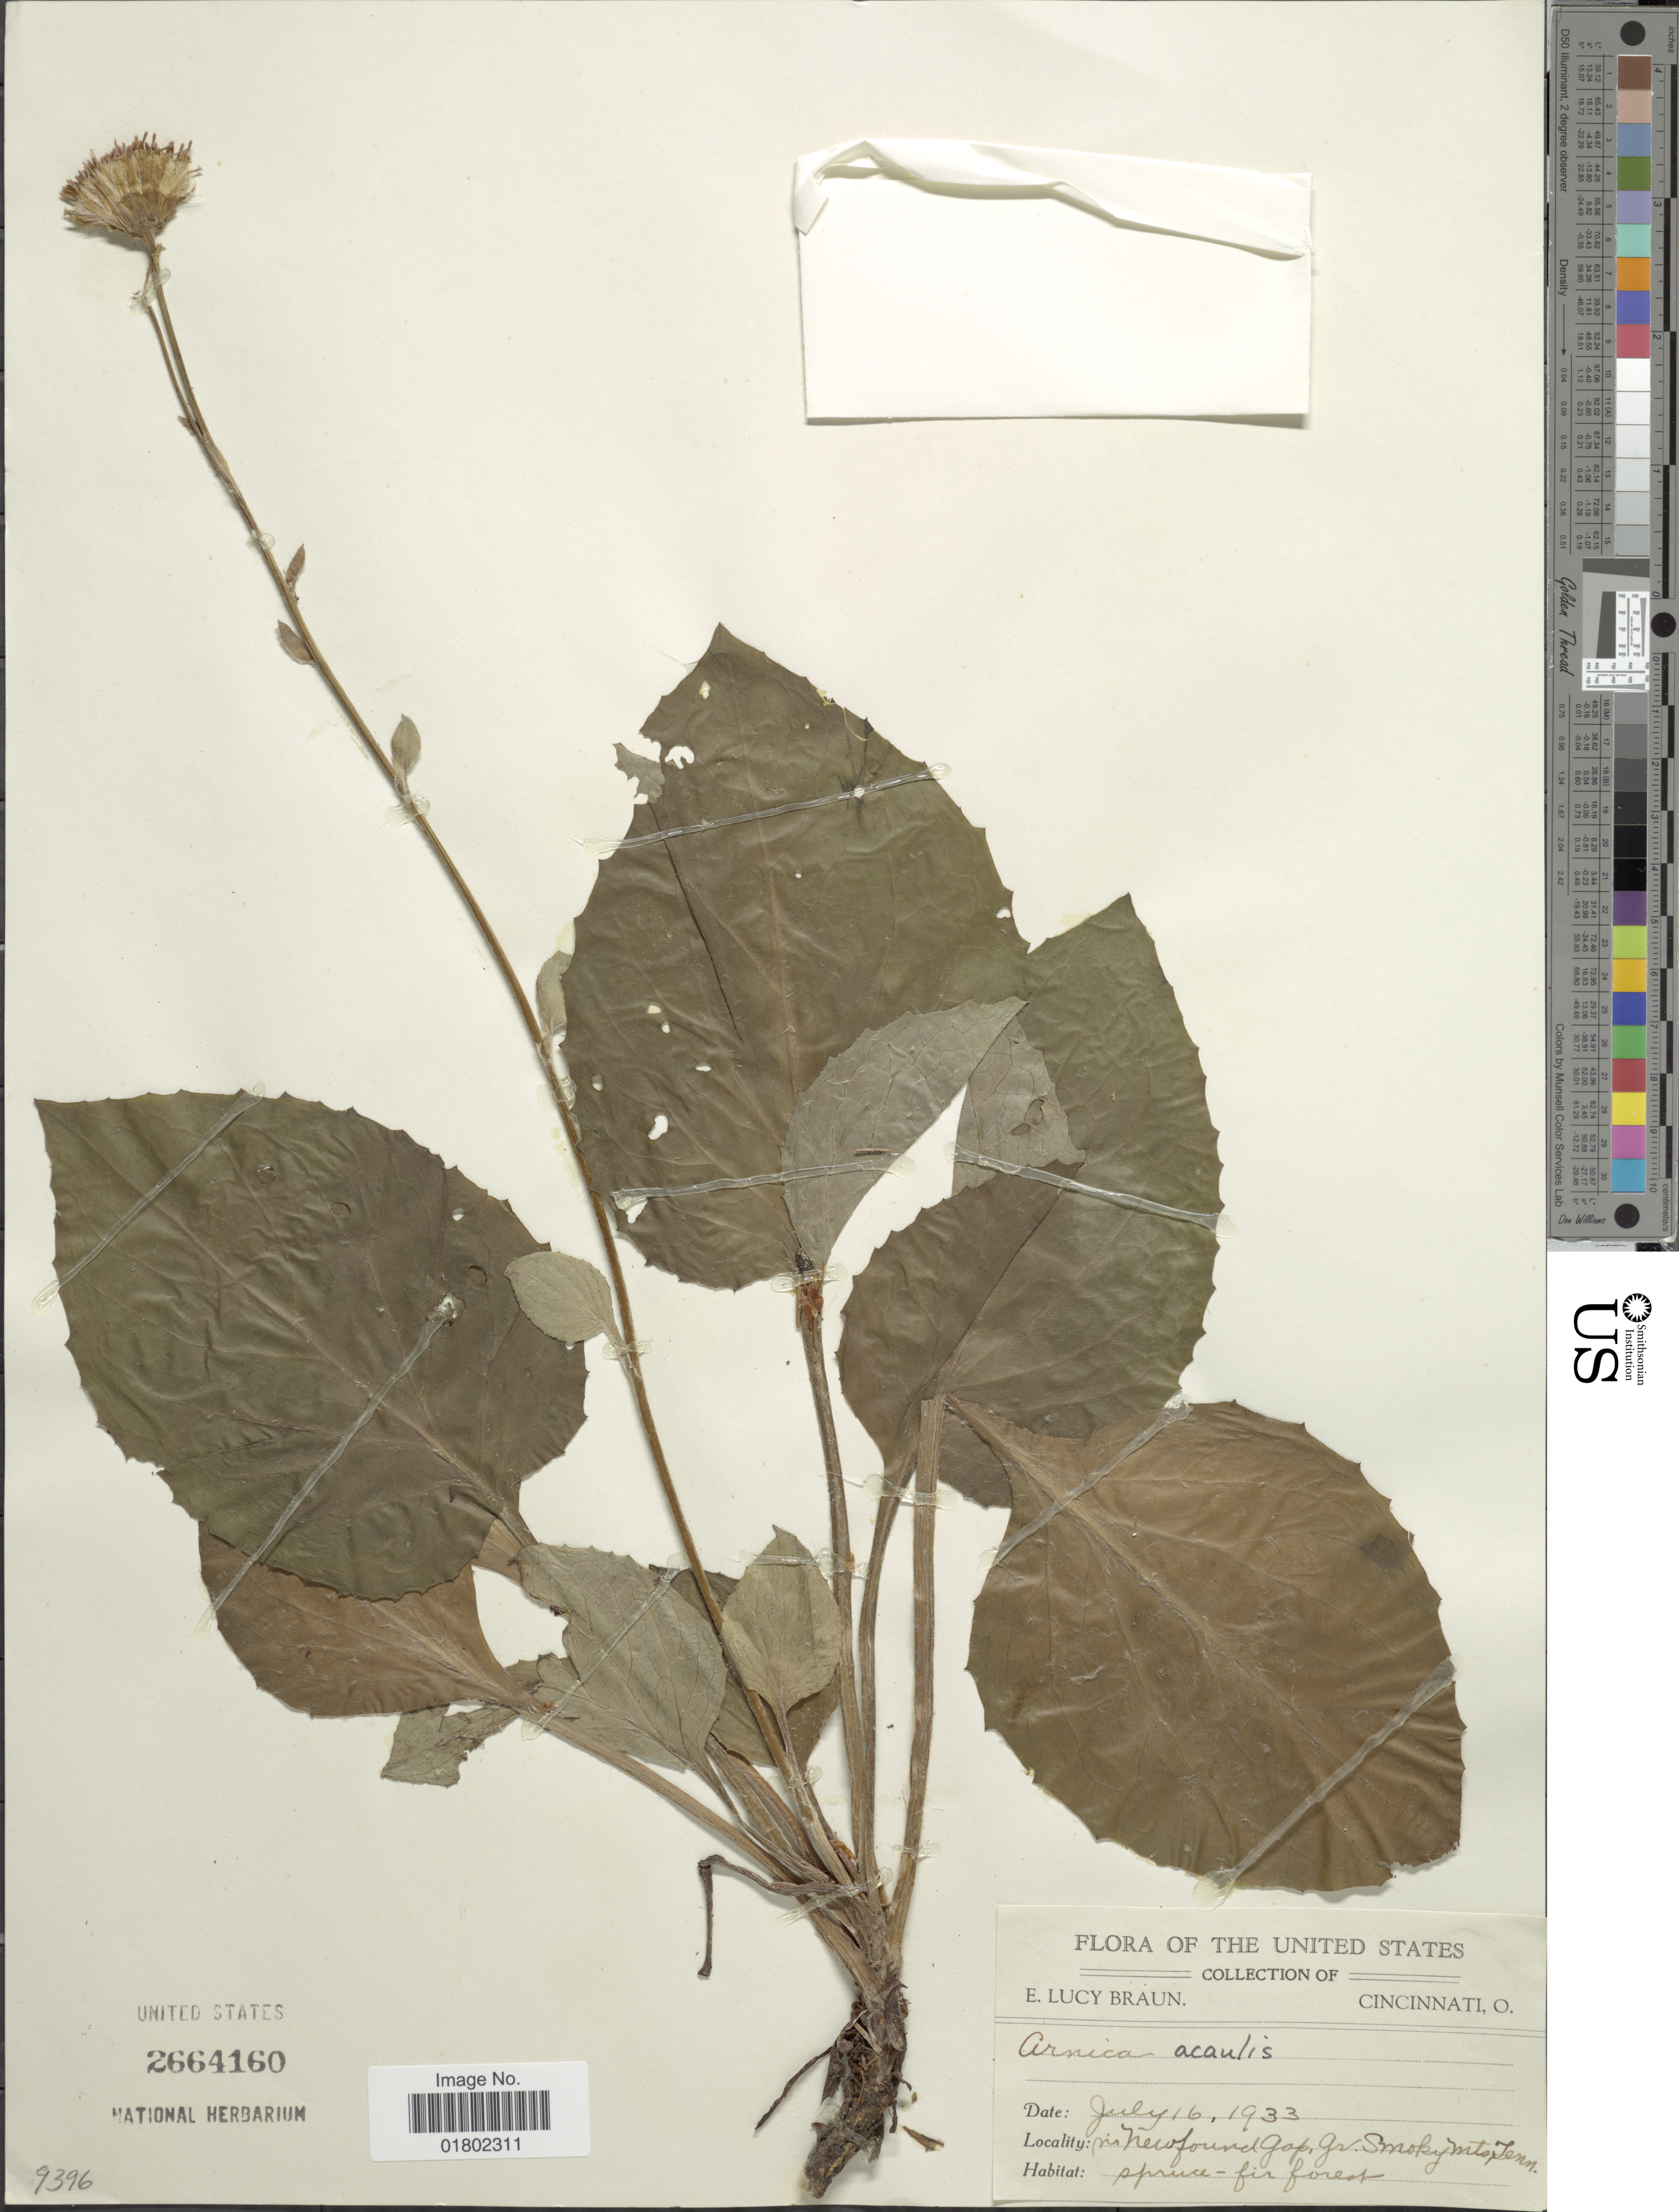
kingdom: Plantae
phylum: Tracheophyta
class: Magnoliopsida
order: Asterales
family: Asteraceae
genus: Arnica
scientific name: Arnica acaulis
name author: (Walter) Britton, Stearns & Poggenb.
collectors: E. L. Braun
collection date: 1933-07-16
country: United States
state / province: Tennessee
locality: In newfound gap, gr. Smoky mts.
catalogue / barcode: US 2664160